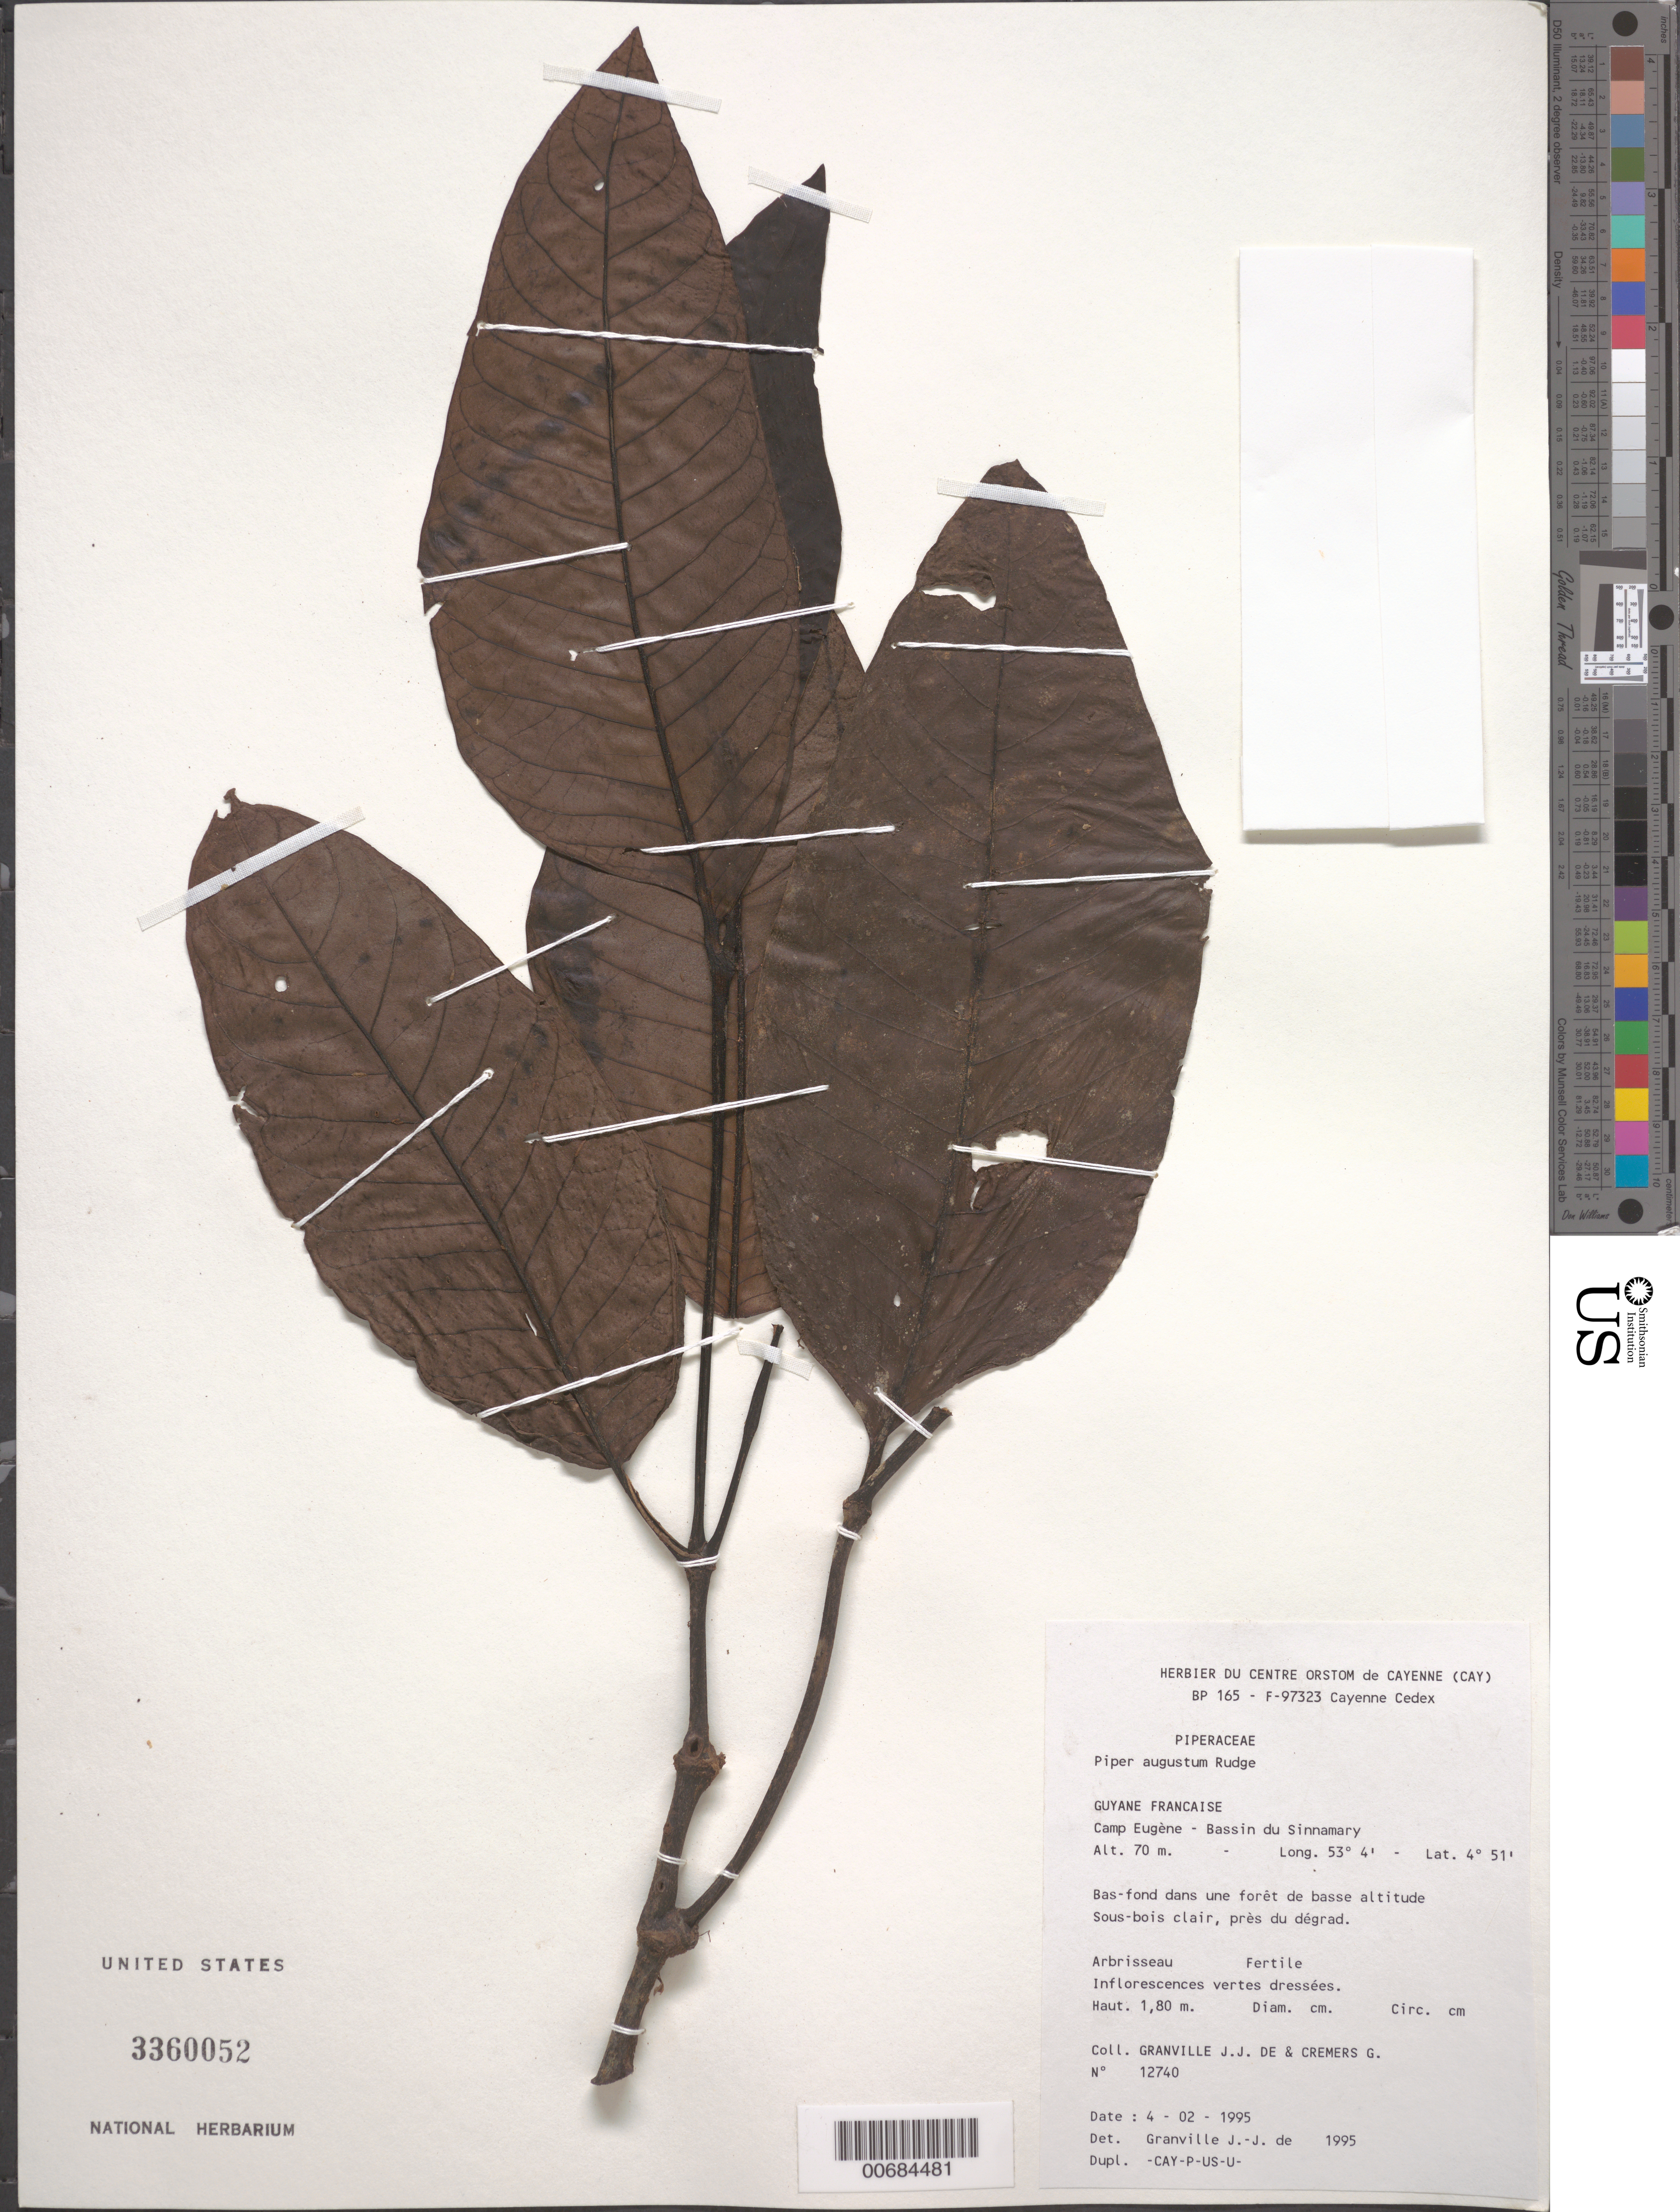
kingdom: Plantae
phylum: Tracheophyta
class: Magnoliopsida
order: Piperales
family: Piperaceae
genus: Piper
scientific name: Piper augustum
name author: Rudge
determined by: Granville, J. J. de, (CAY), Institut de Recherche pour le Developpement (IRD) (FRENCH GUIANA)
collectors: J.-J. de Granville & G. Cremers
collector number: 12740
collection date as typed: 4-Feb-95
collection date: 1995-02-04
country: French Guiana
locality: Camp Eugène, Bassin du Sinnamary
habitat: Bas fond dans une forêt de basse altitude. Sous bois clair, pres du degrad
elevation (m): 70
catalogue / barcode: US 3360052